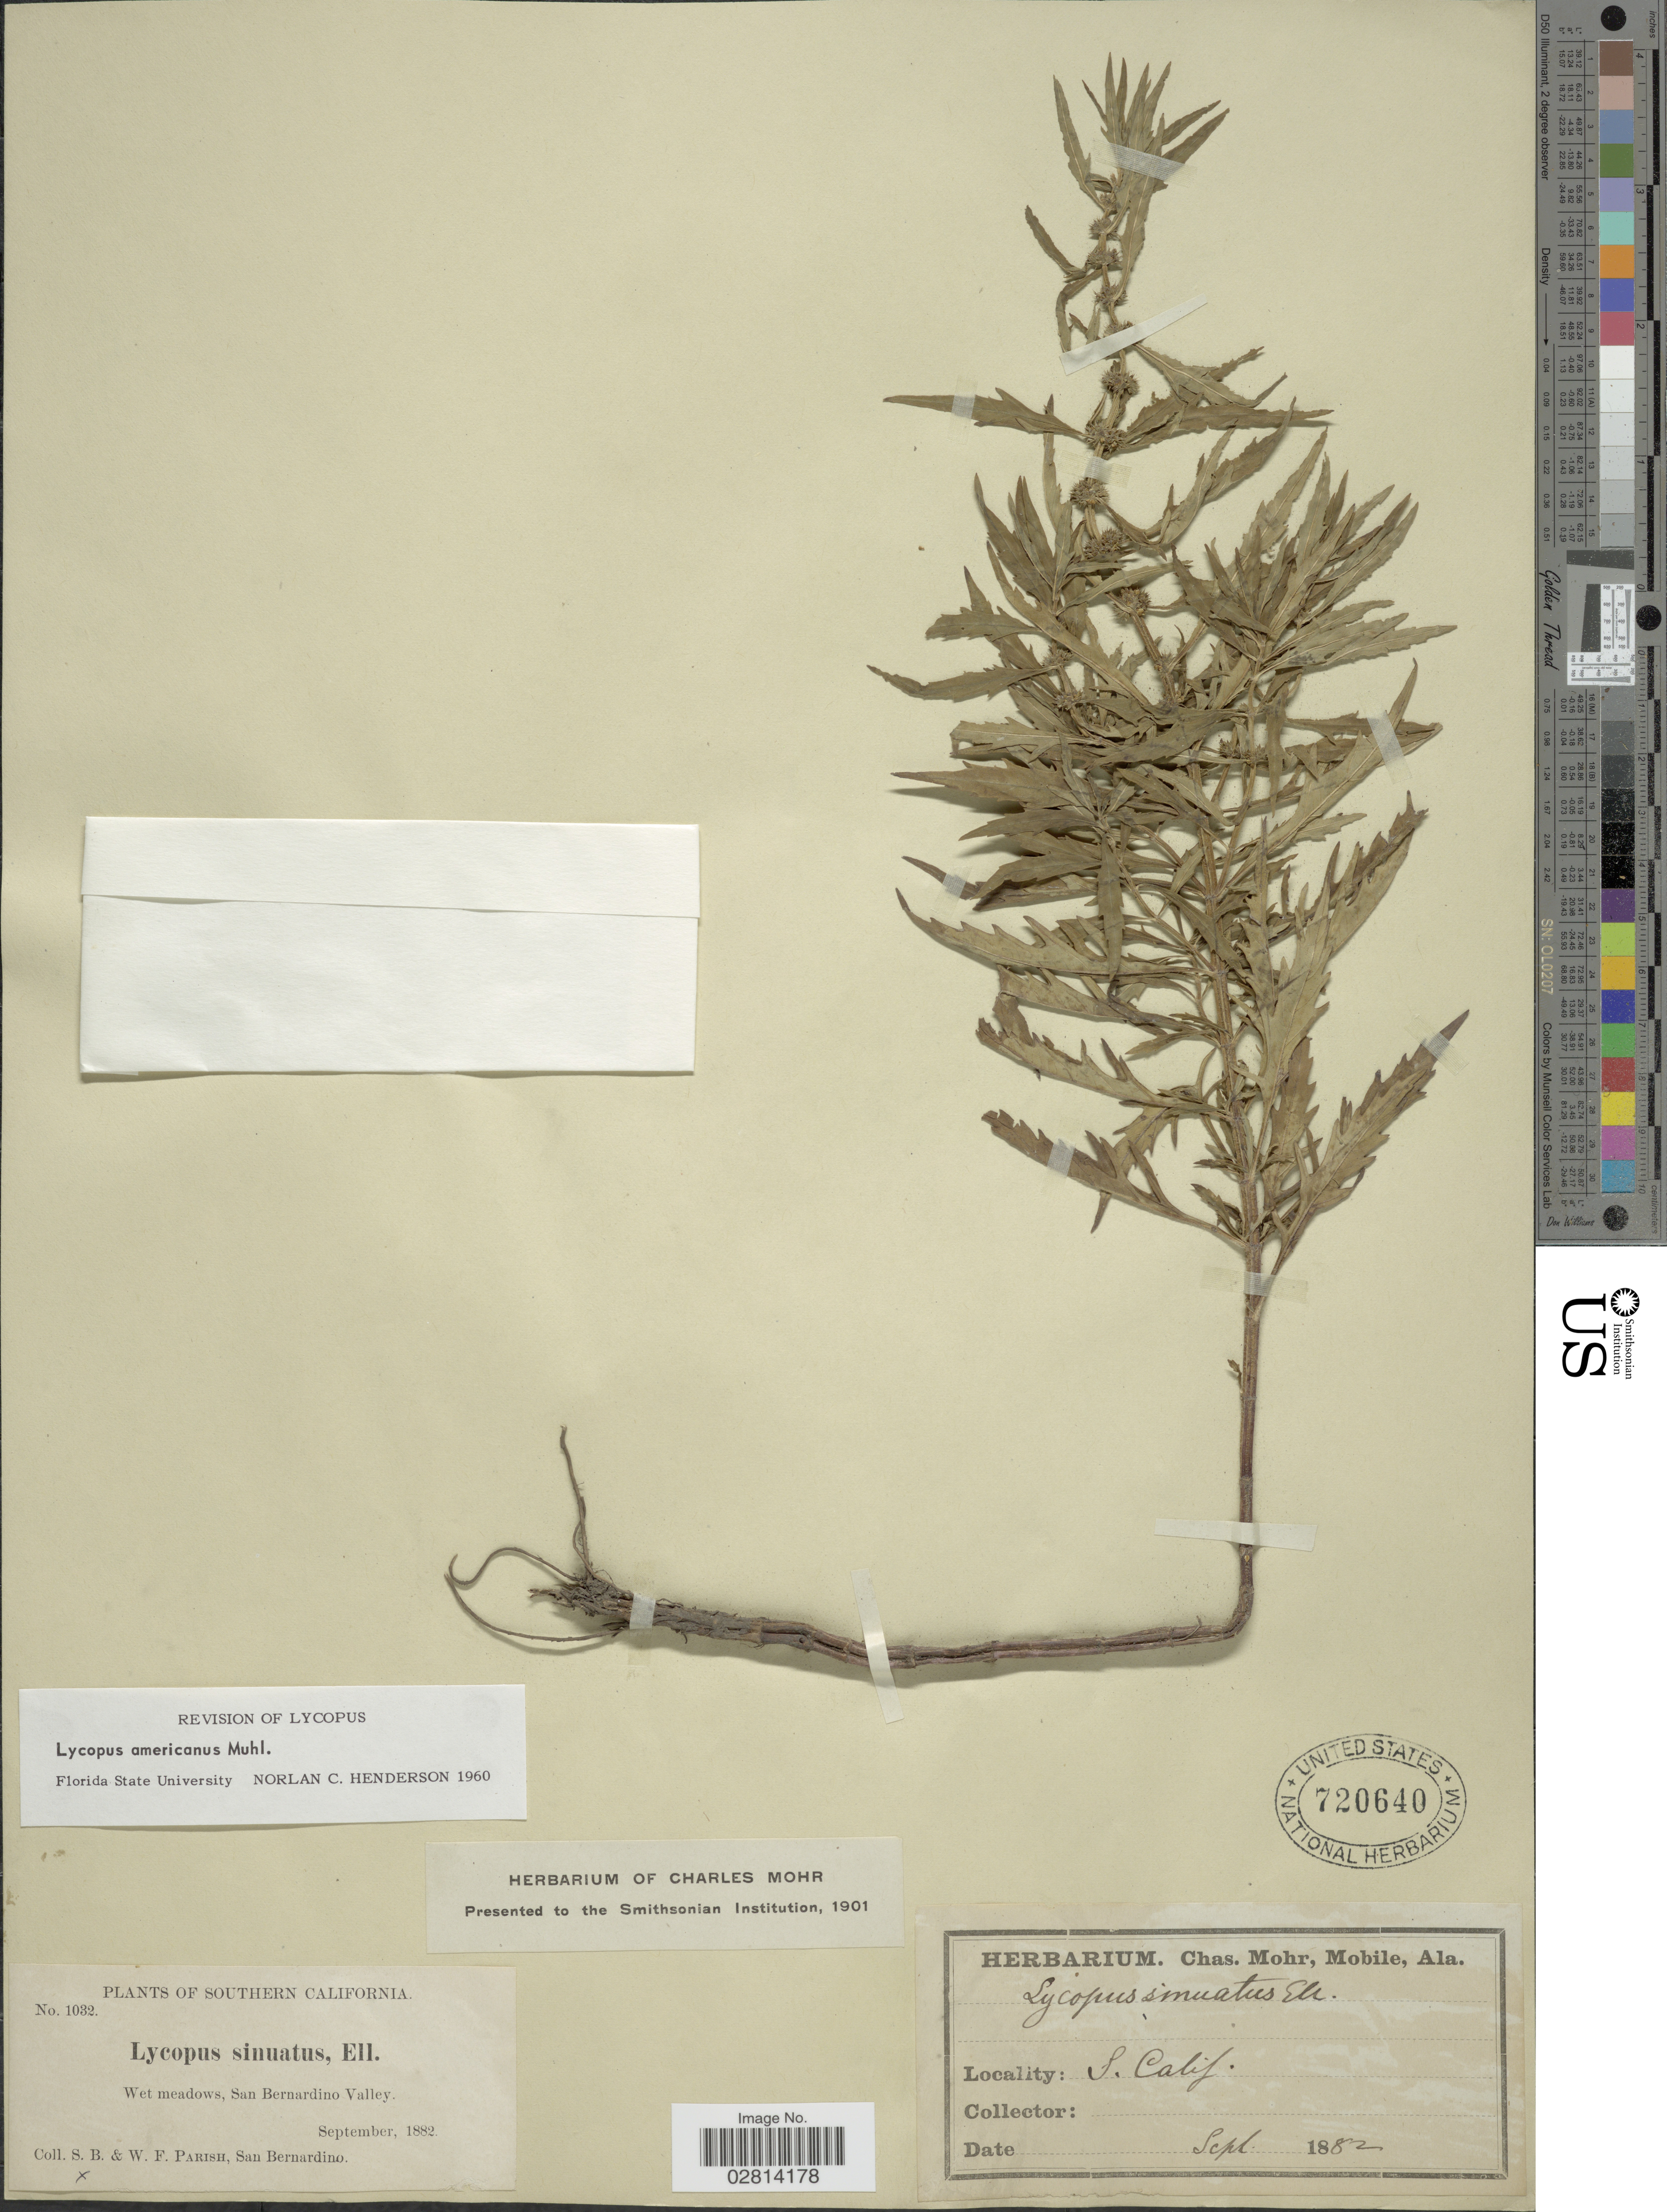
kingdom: Plantae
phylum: Tracheophyta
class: Magnoliopsida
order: Lamiales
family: Lamiaceae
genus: Lycopus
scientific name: Lycopus americanus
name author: Muhl. ex W.P.C. Barton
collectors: S. B. Parish & W. F. Parish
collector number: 1032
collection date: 1882-09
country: United States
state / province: California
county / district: San Bernardino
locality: Southern California, Wet meadows, San Bernardino Valley.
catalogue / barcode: US 720640